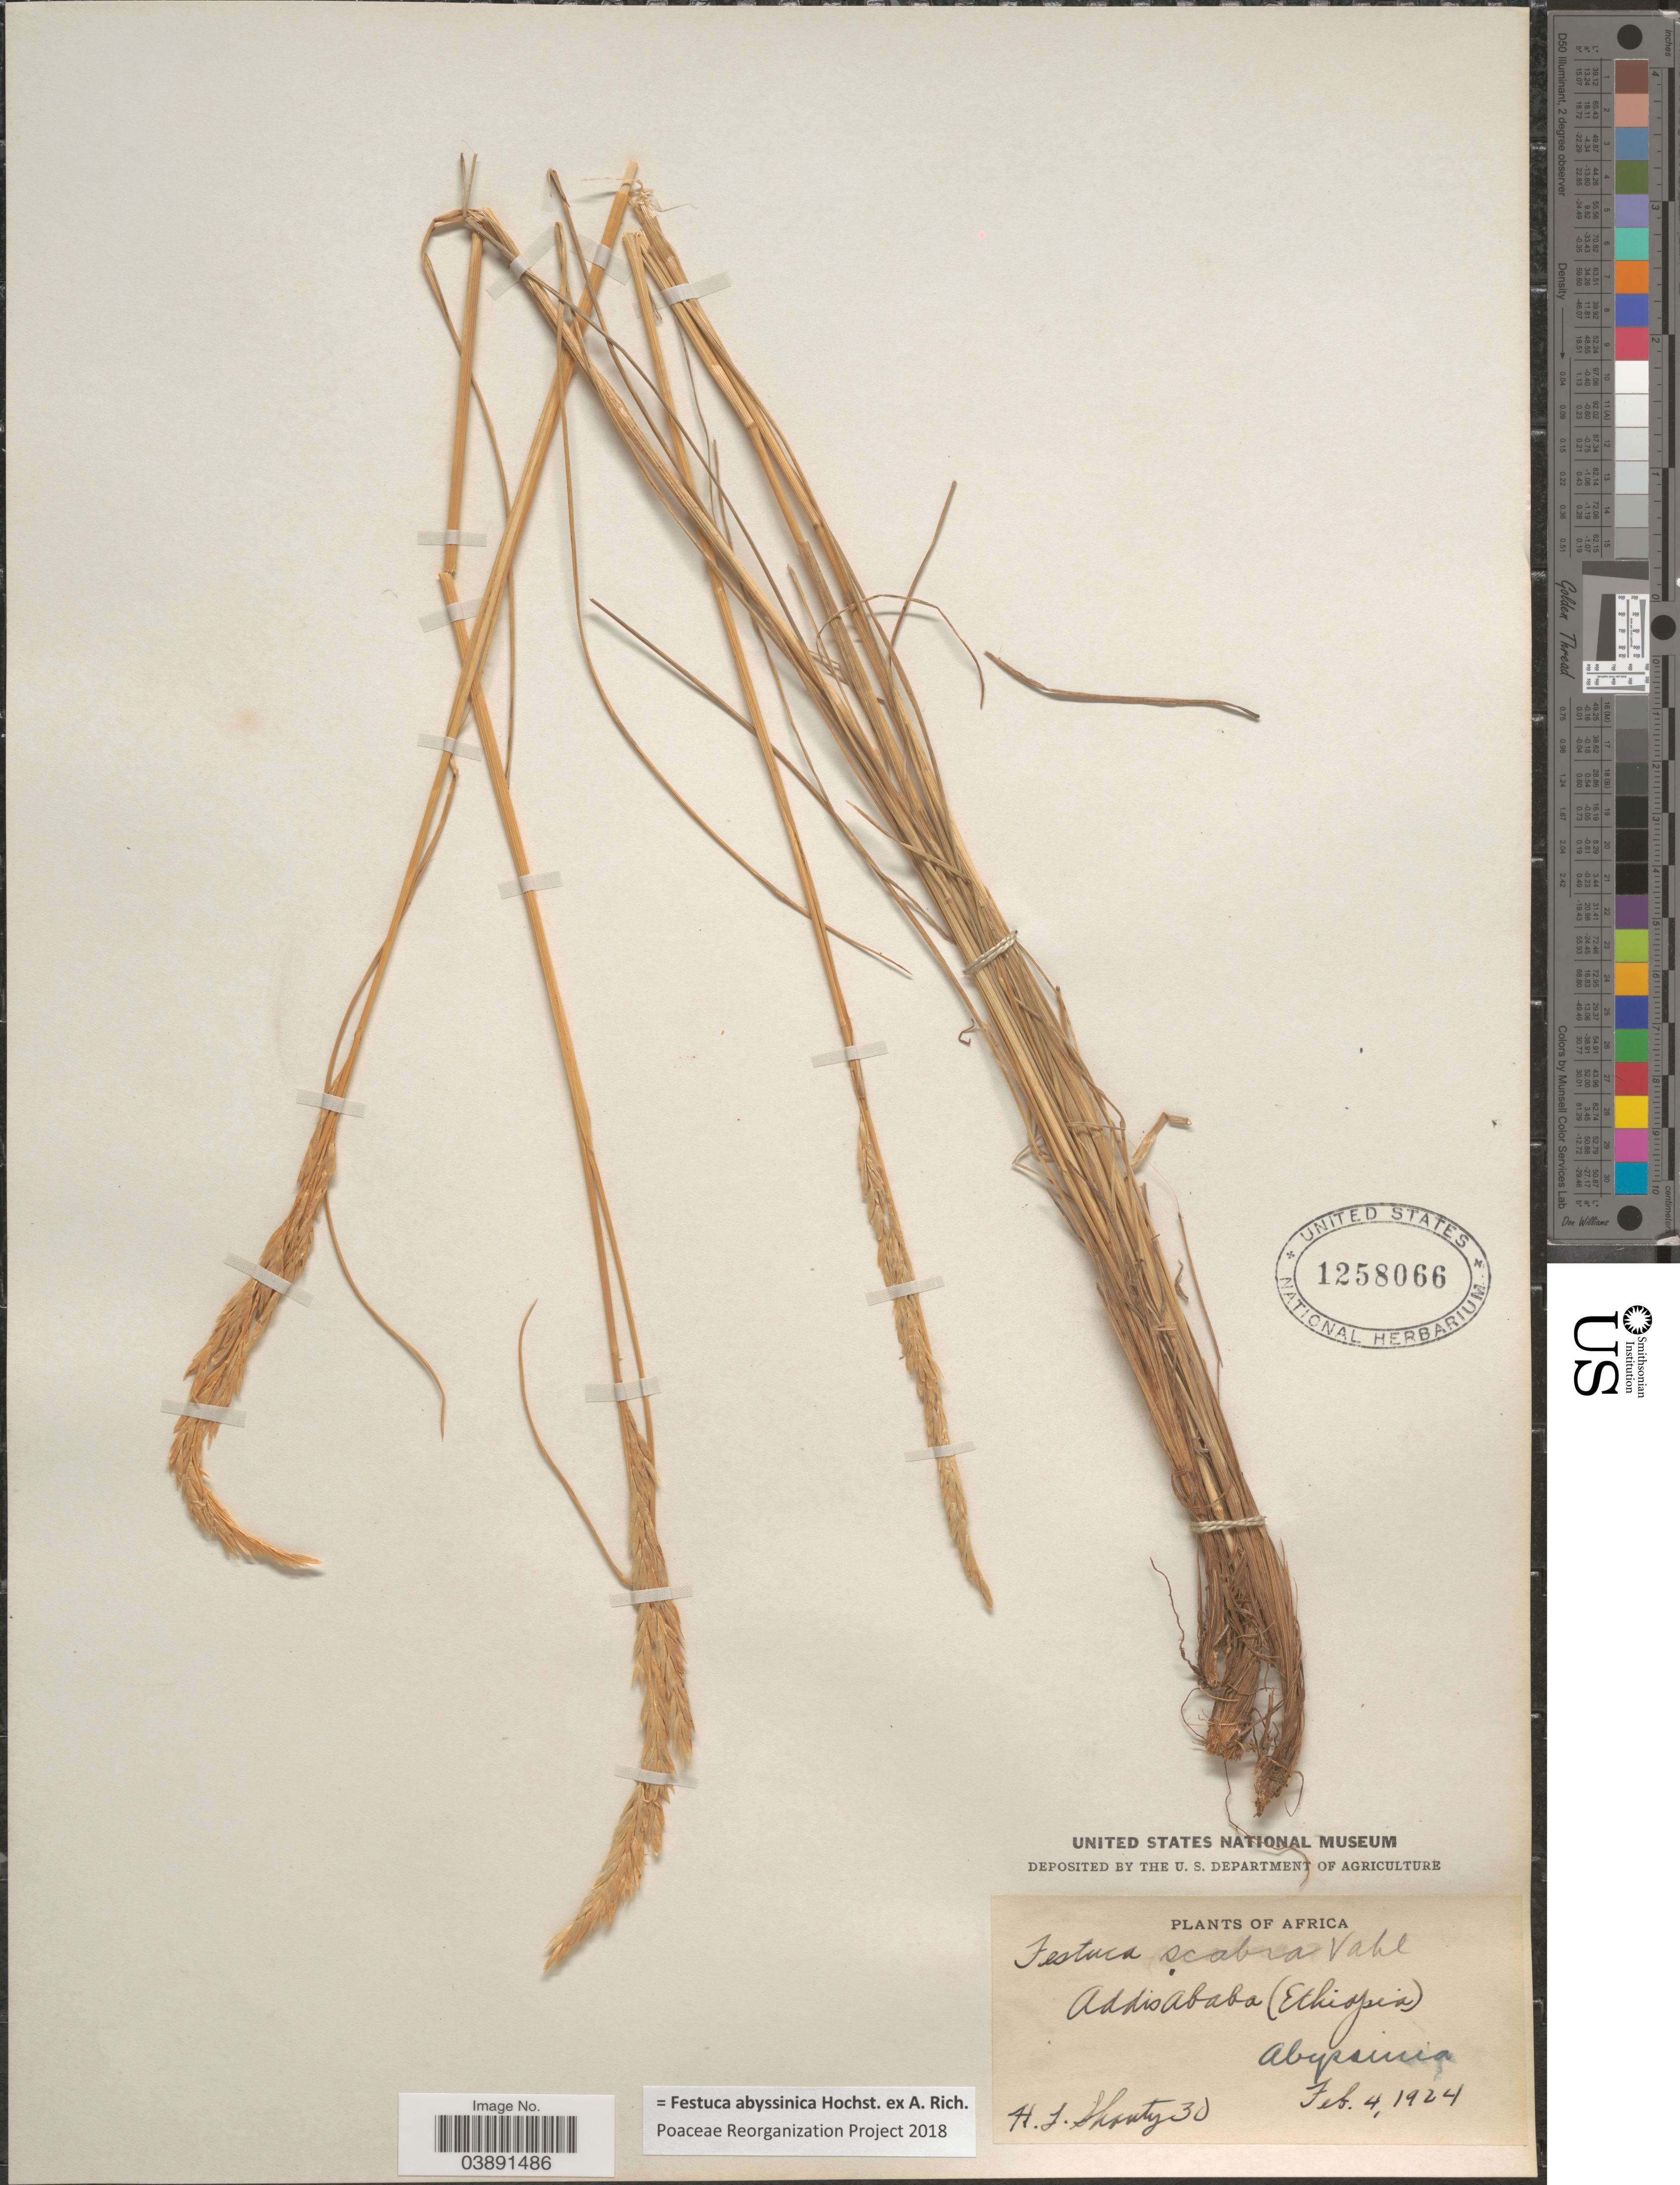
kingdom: Plantae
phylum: Tracheophyta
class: Liliopsida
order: Poales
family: Poaceae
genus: Festuca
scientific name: Festuca abyssinica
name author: Hochst. ex A. Rich.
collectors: H. Shanty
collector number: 30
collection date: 1924-02-04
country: Ethiopia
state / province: Addis Ababa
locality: Abyssinia.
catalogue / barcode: US 1258066